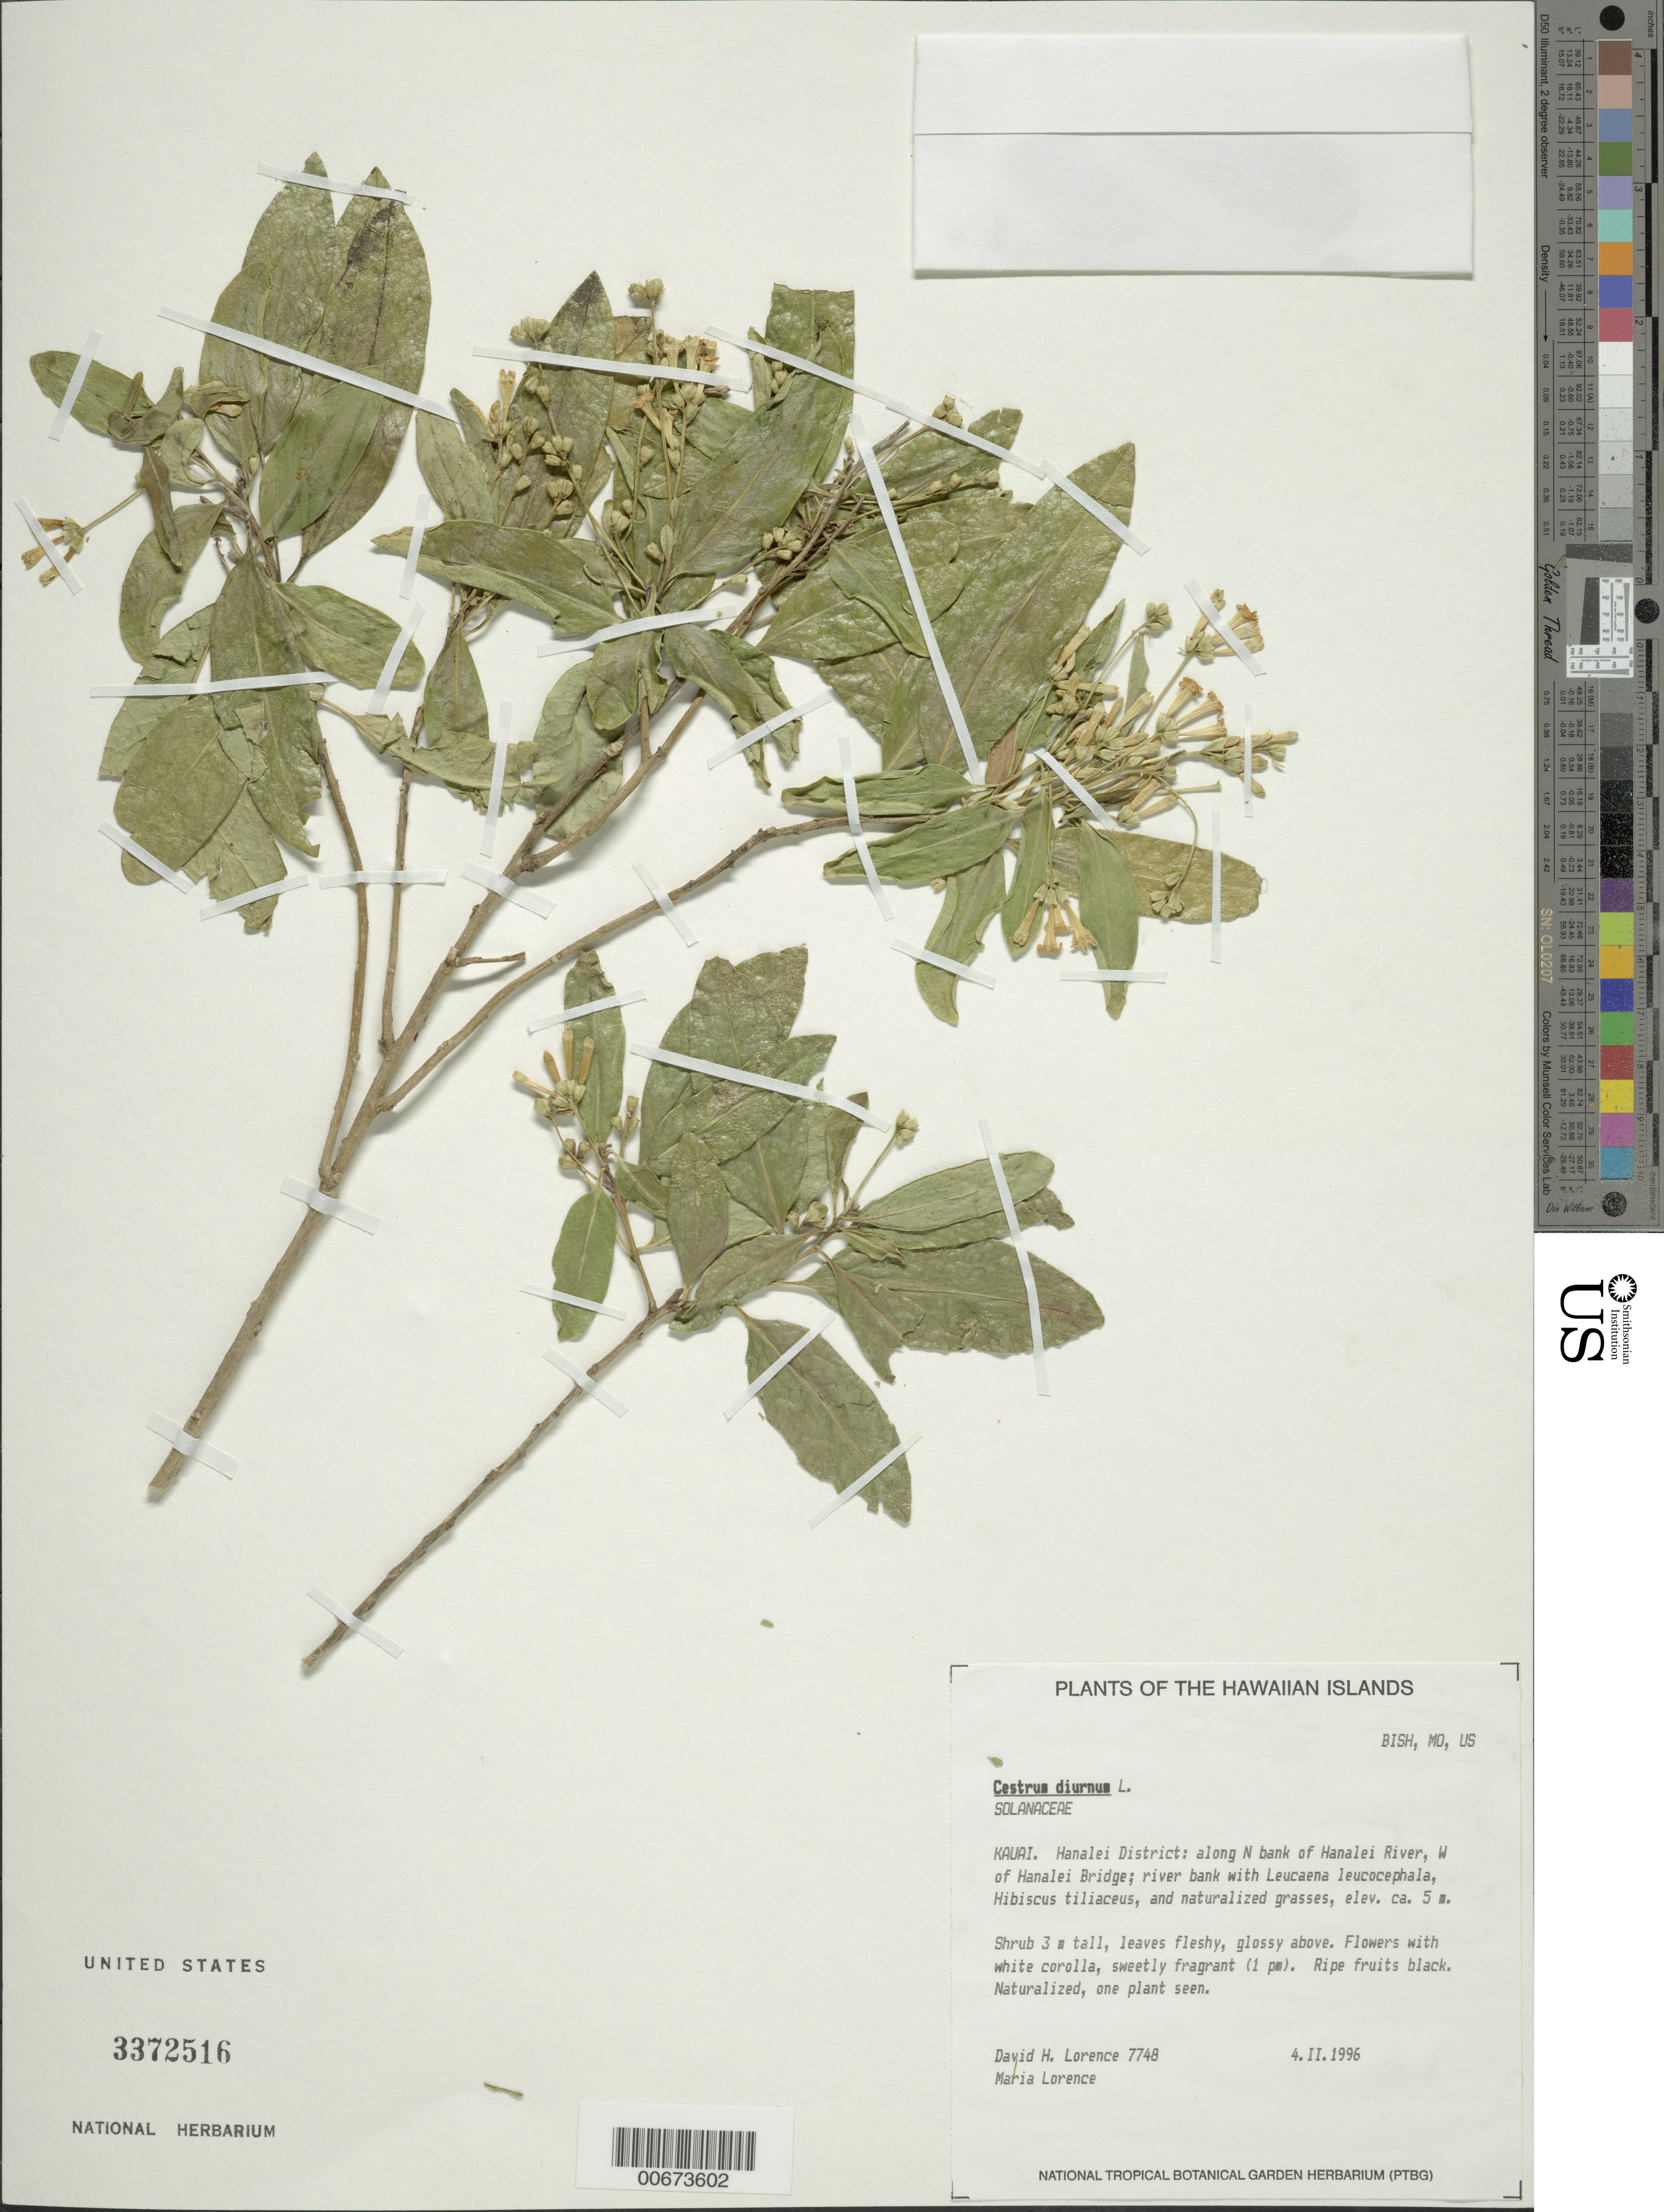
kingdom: Plantae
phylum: Tracheophyta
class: Magnoliopsida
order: Solanales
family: Solanaceae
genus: Cestrum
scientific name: Cestrum diurnum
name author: L.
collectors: D. Lorence & M. Lorence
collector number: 7748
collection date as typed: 4 Feb 1996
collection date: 1996-02-04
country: United States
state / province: Hawaii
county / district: Kauai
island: Kaua'i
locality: Hanalei District, along N bank of Hanalei River, W of Hanalei Bridge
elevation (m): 5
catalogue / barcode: US 3372516